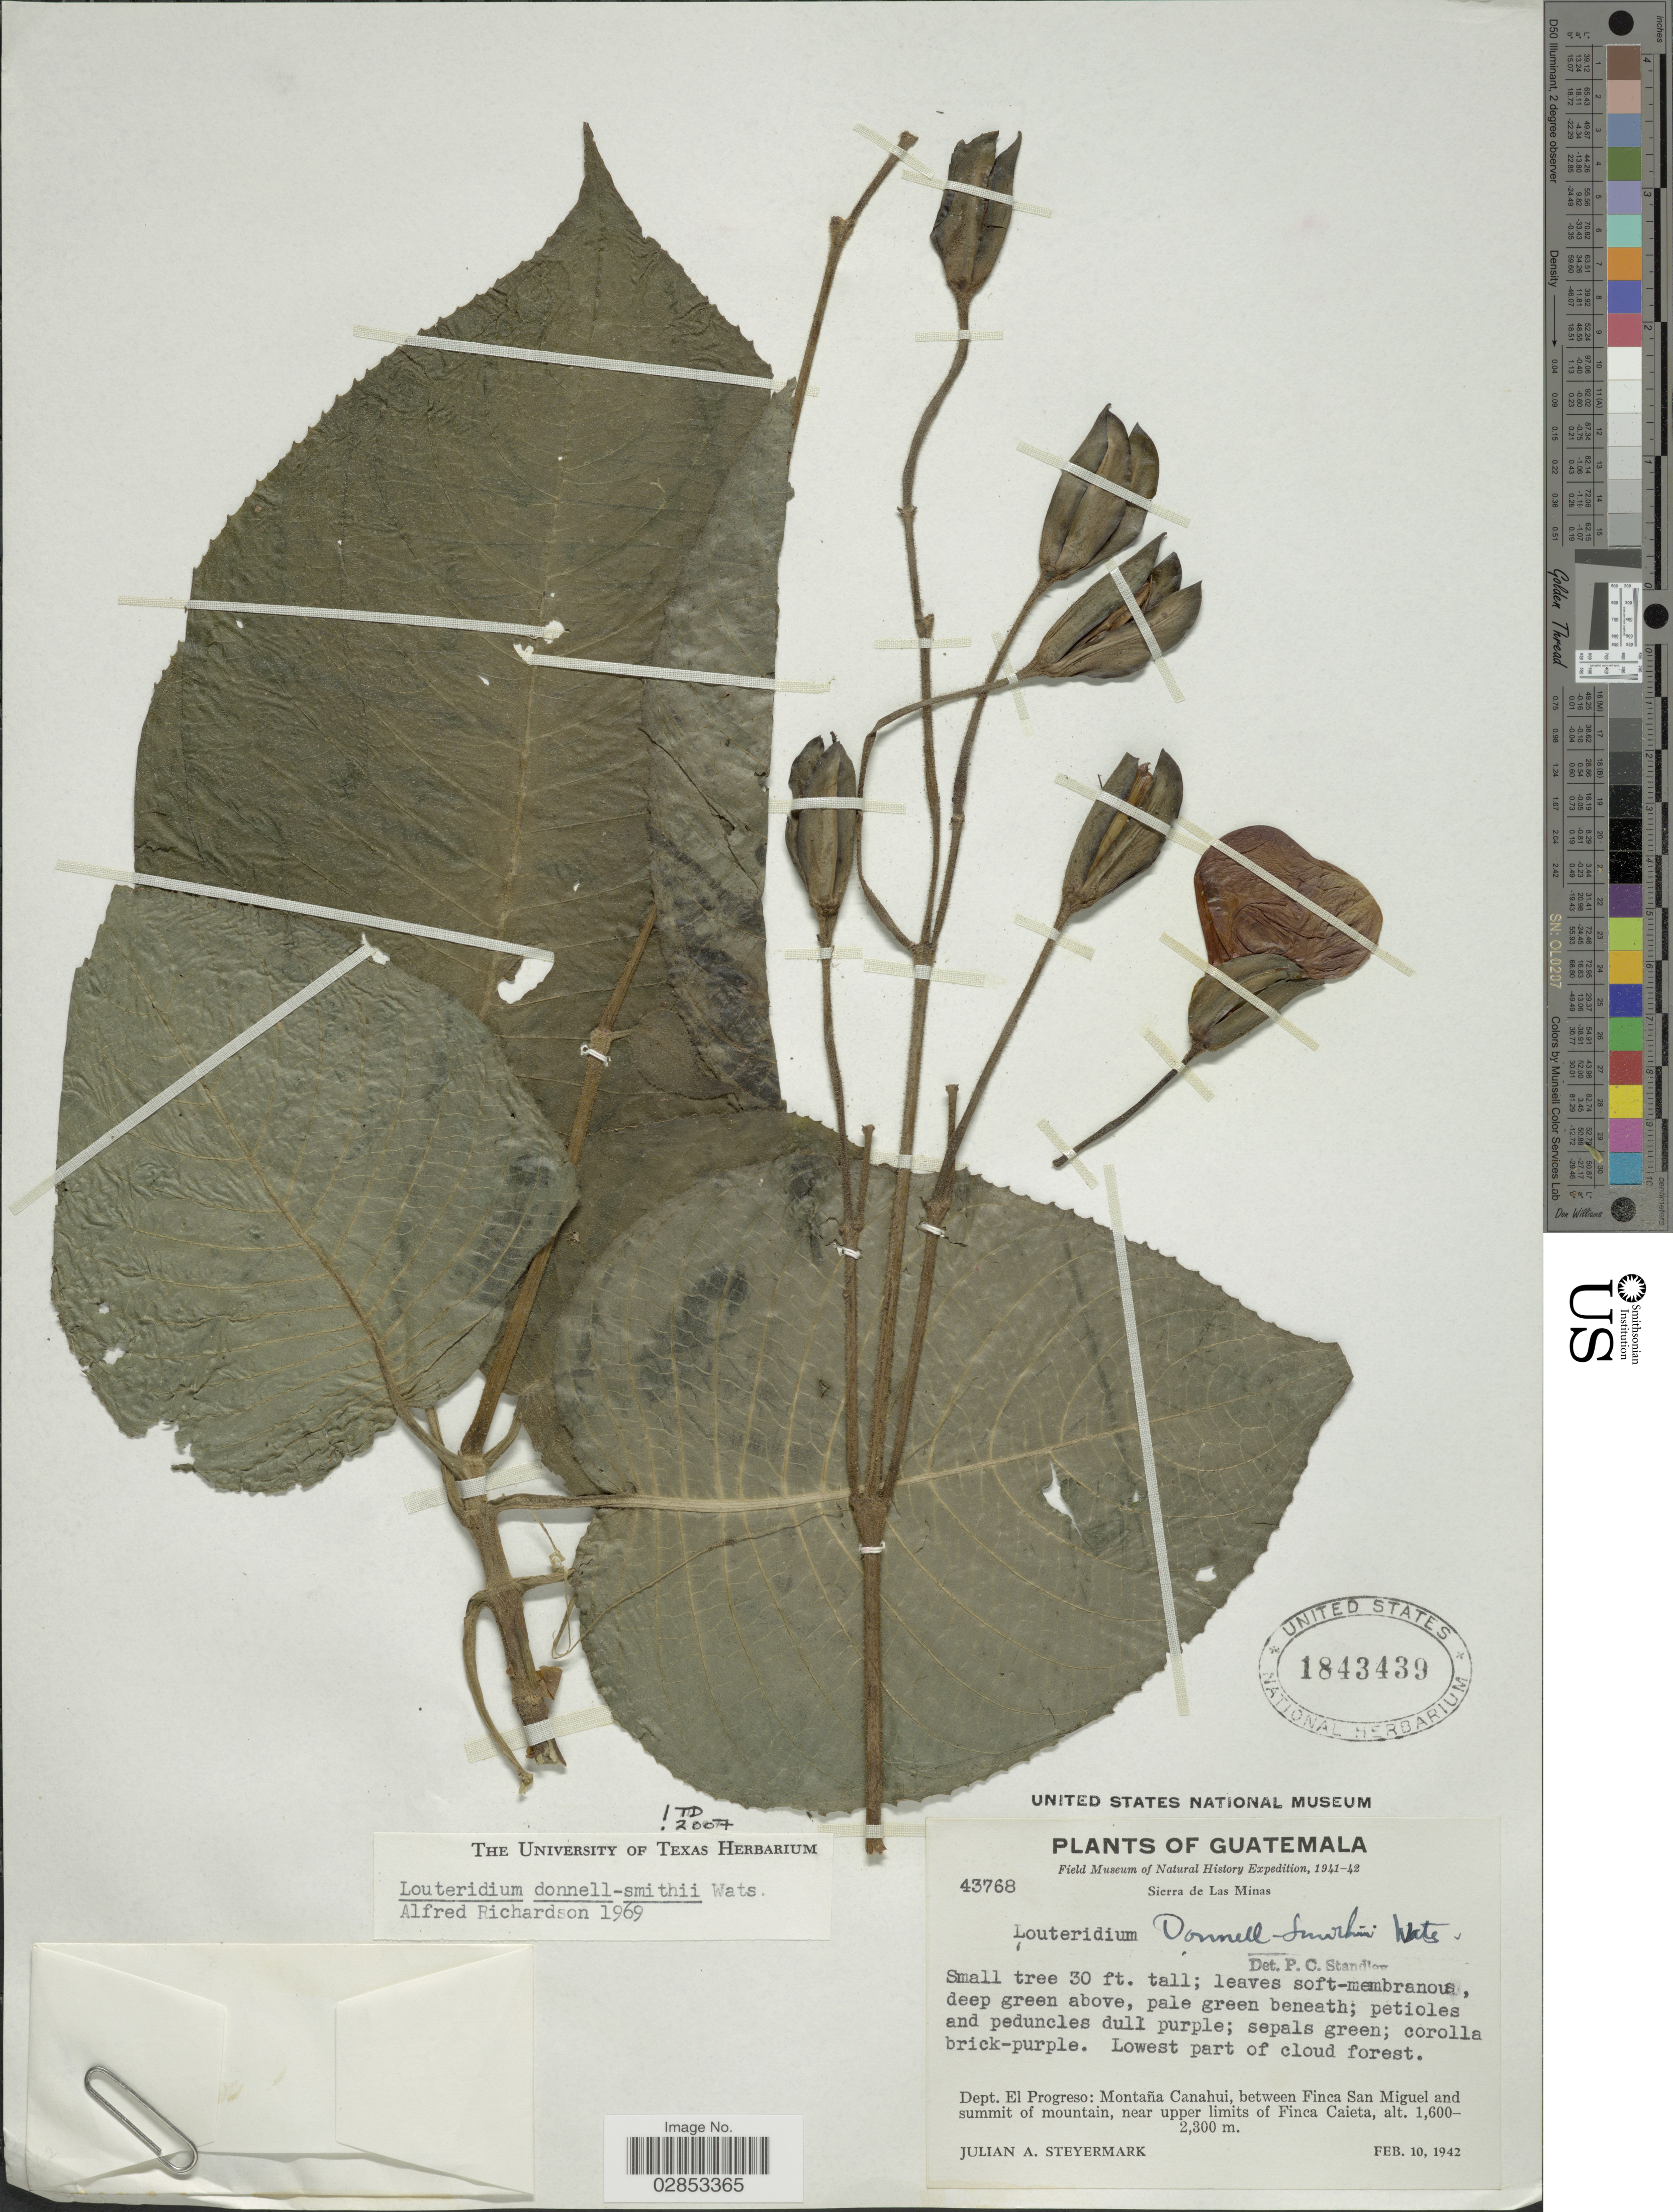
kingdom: Plantae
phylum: Tracheophyta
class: Magnoliopsida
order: Lamiales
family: Acanthaceae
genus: Louteridium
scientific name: Louteridium donnell-smithii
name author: S. Watson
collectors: J. Steyermark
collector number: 43768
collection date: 1942-02-10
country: Guatemala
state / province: El Progreso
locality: Sierra de Las Minas. Dept. El Progreso: Mountain Canahui, between Finca San Miguel and summit of mountain, near upper limits of Finca Caieta.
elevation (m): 1600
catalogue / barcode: US 1843439